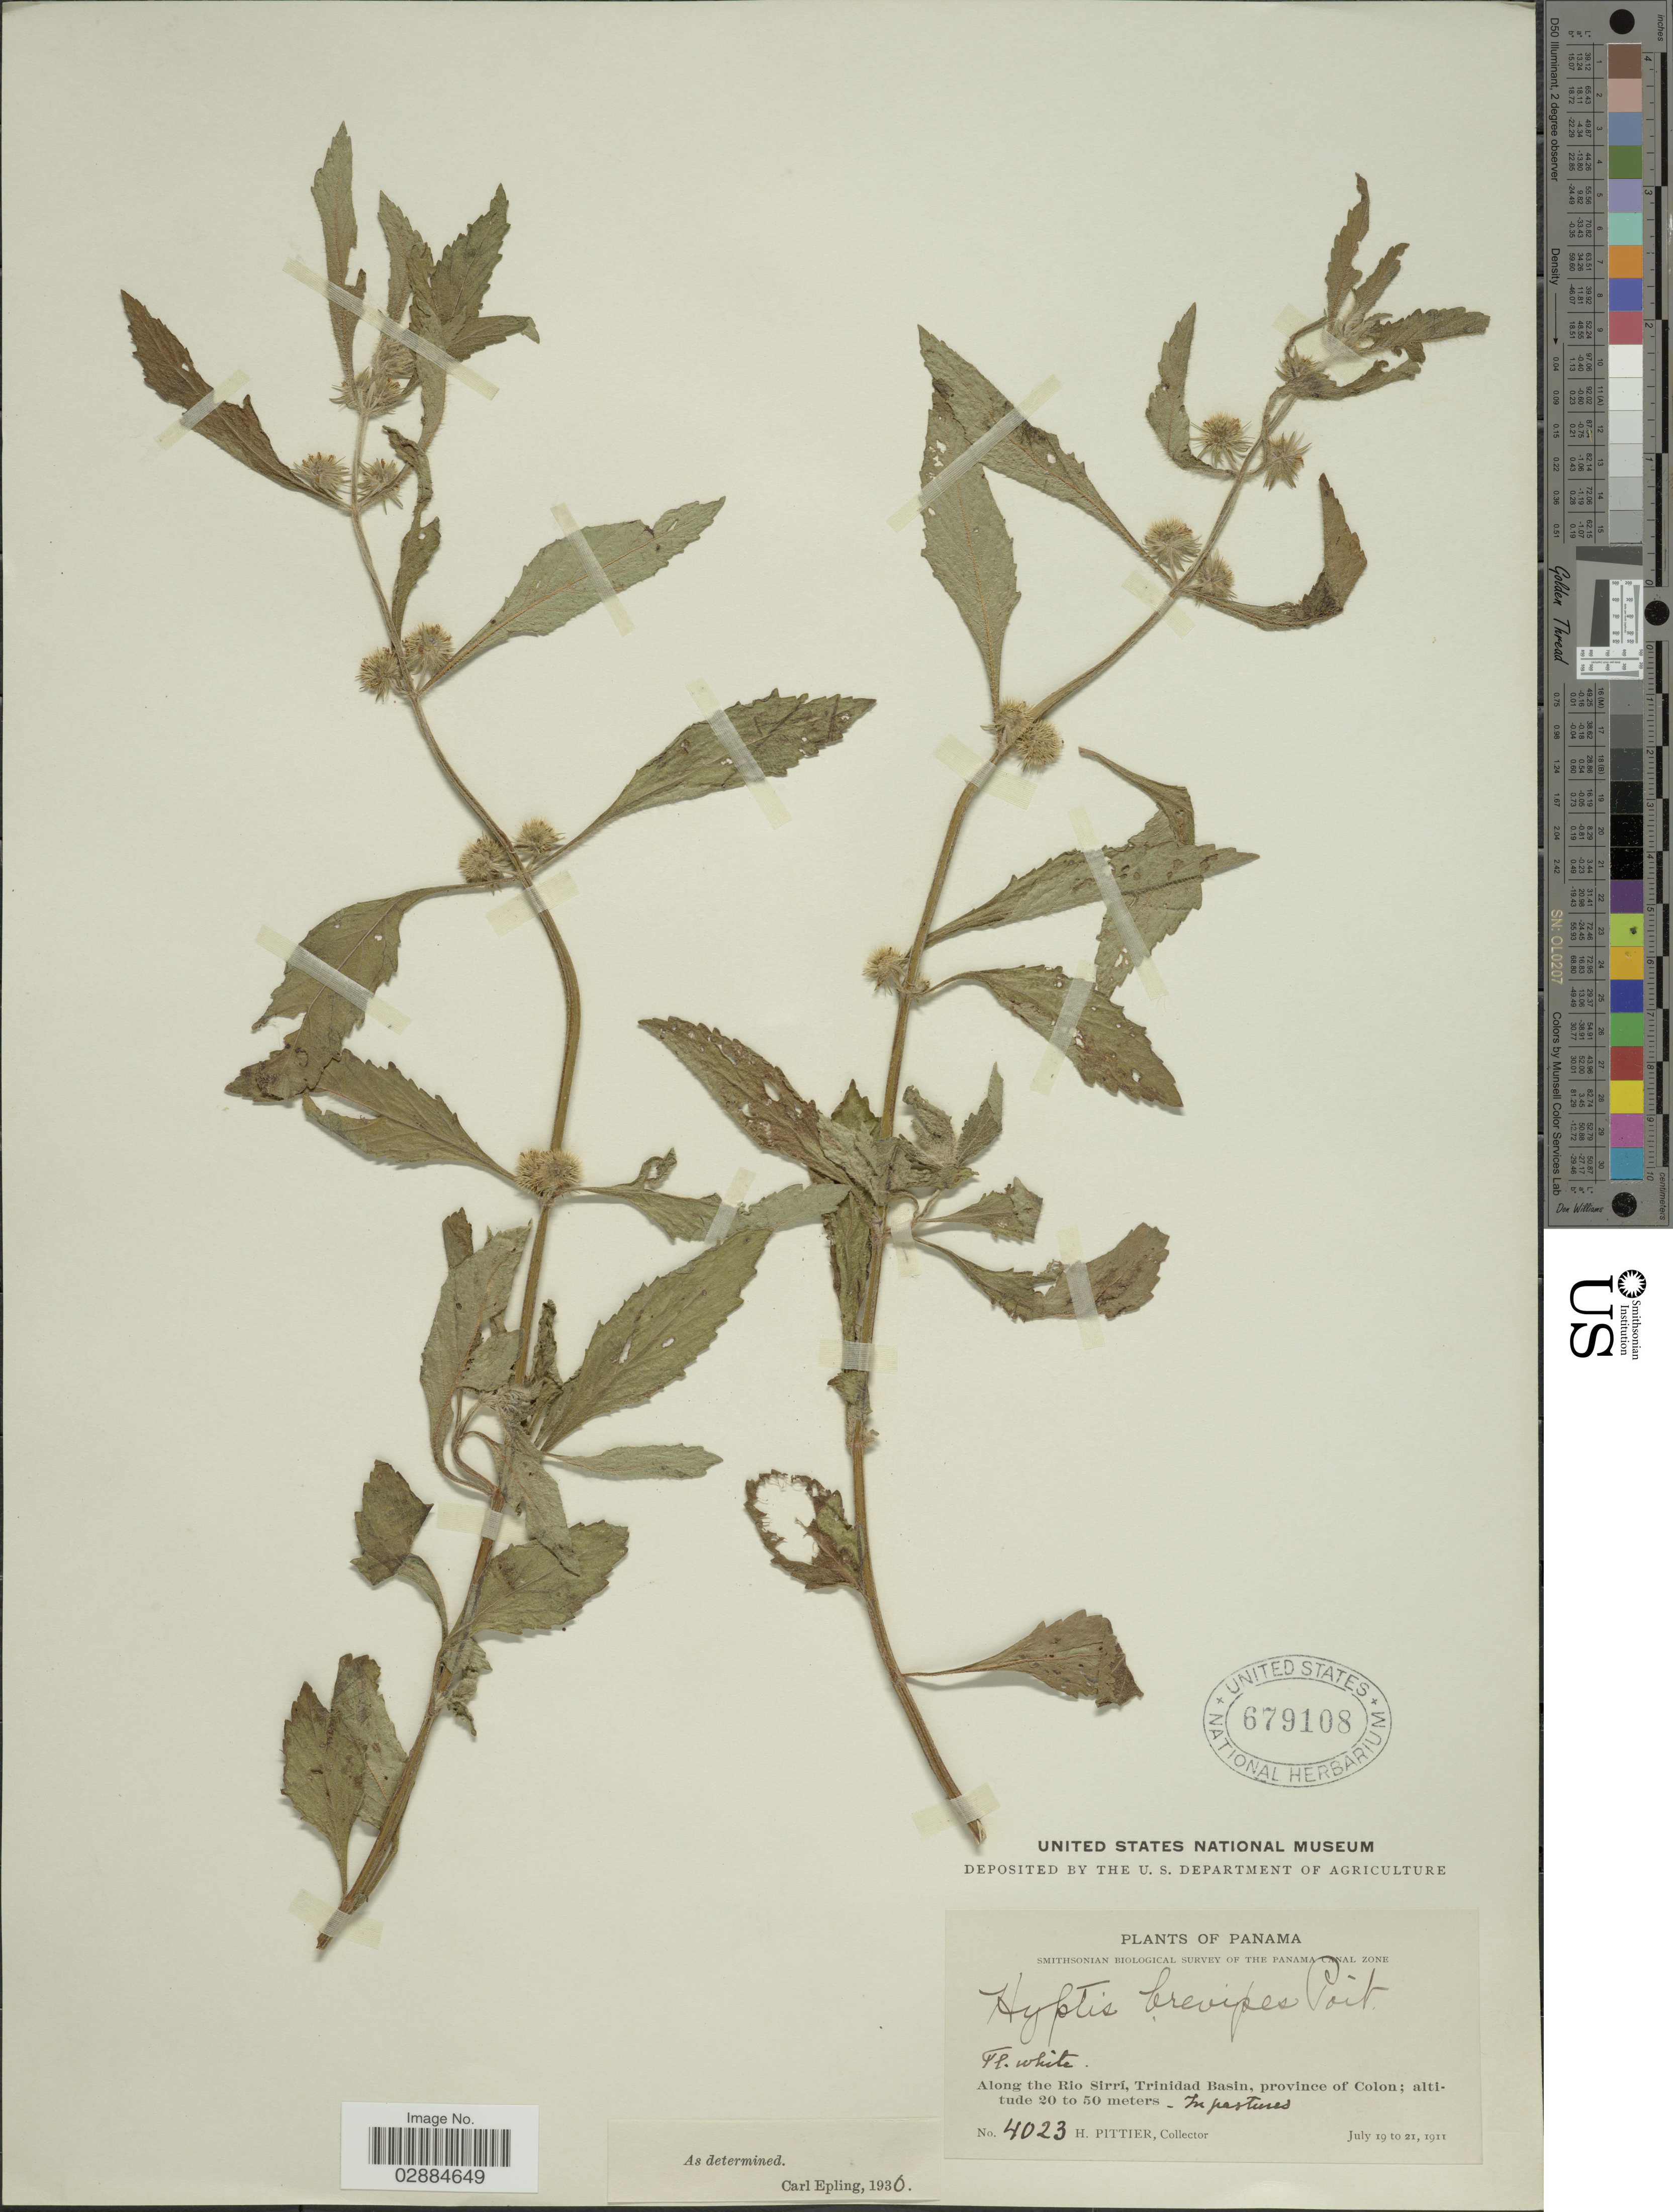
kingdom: Plantae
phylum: Tracheophyta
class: Magnoliopsida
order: Lamiales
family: Lamiaceae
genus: Hyptis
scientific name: Hyptis brevipes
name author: Poit.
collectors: H. F. Pittier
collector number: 4023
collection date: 1911-07-19/1911-07-21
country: Panama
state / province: Colón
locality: Along the Rio Sirrí, Trinidad Basin.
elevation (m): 20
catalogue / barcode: US 679108